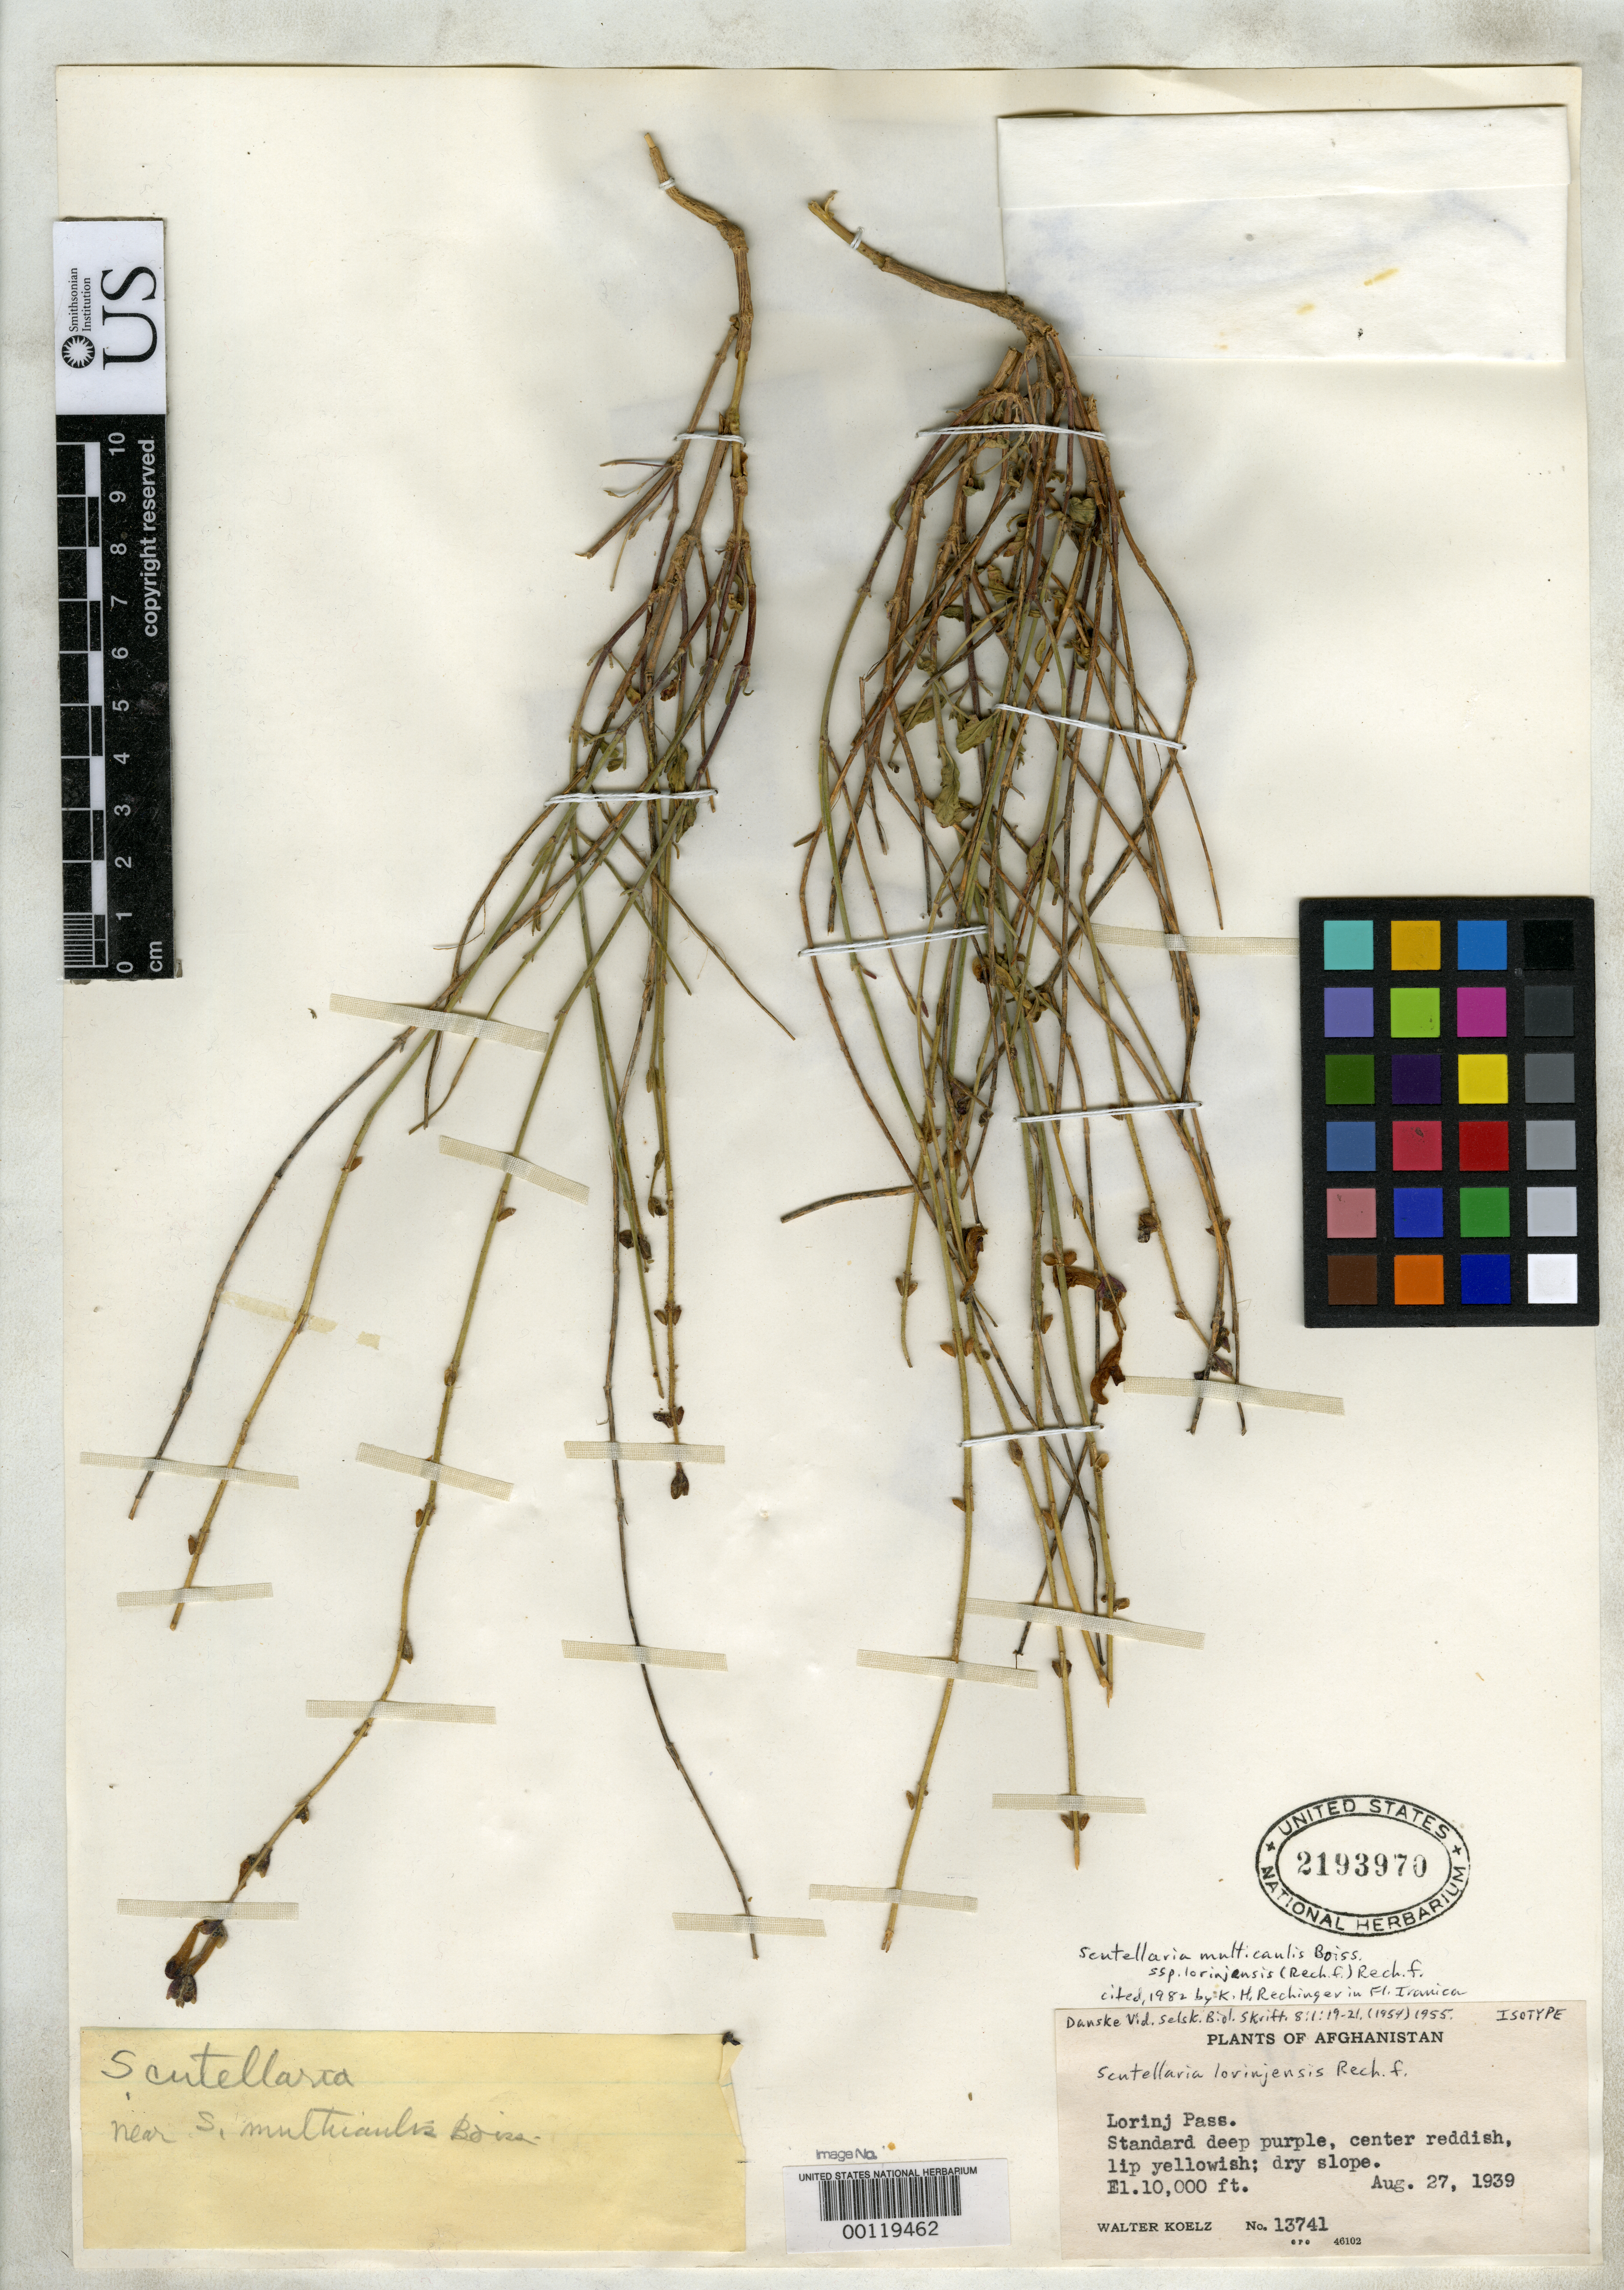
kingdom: Plantae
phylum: Tracheophyta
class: Magnoliopsida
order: Lamiales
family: Lamiaceae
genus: Scutellaria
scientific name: Scutellaria lovinjensis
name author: Rech. f.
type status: Isotype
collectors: W. N. Koelz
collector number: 13741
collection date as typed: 27 Aug 1939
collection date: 1939-08-27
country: Afghanistan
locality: Lorinj Pass.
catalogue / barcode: US 2193970